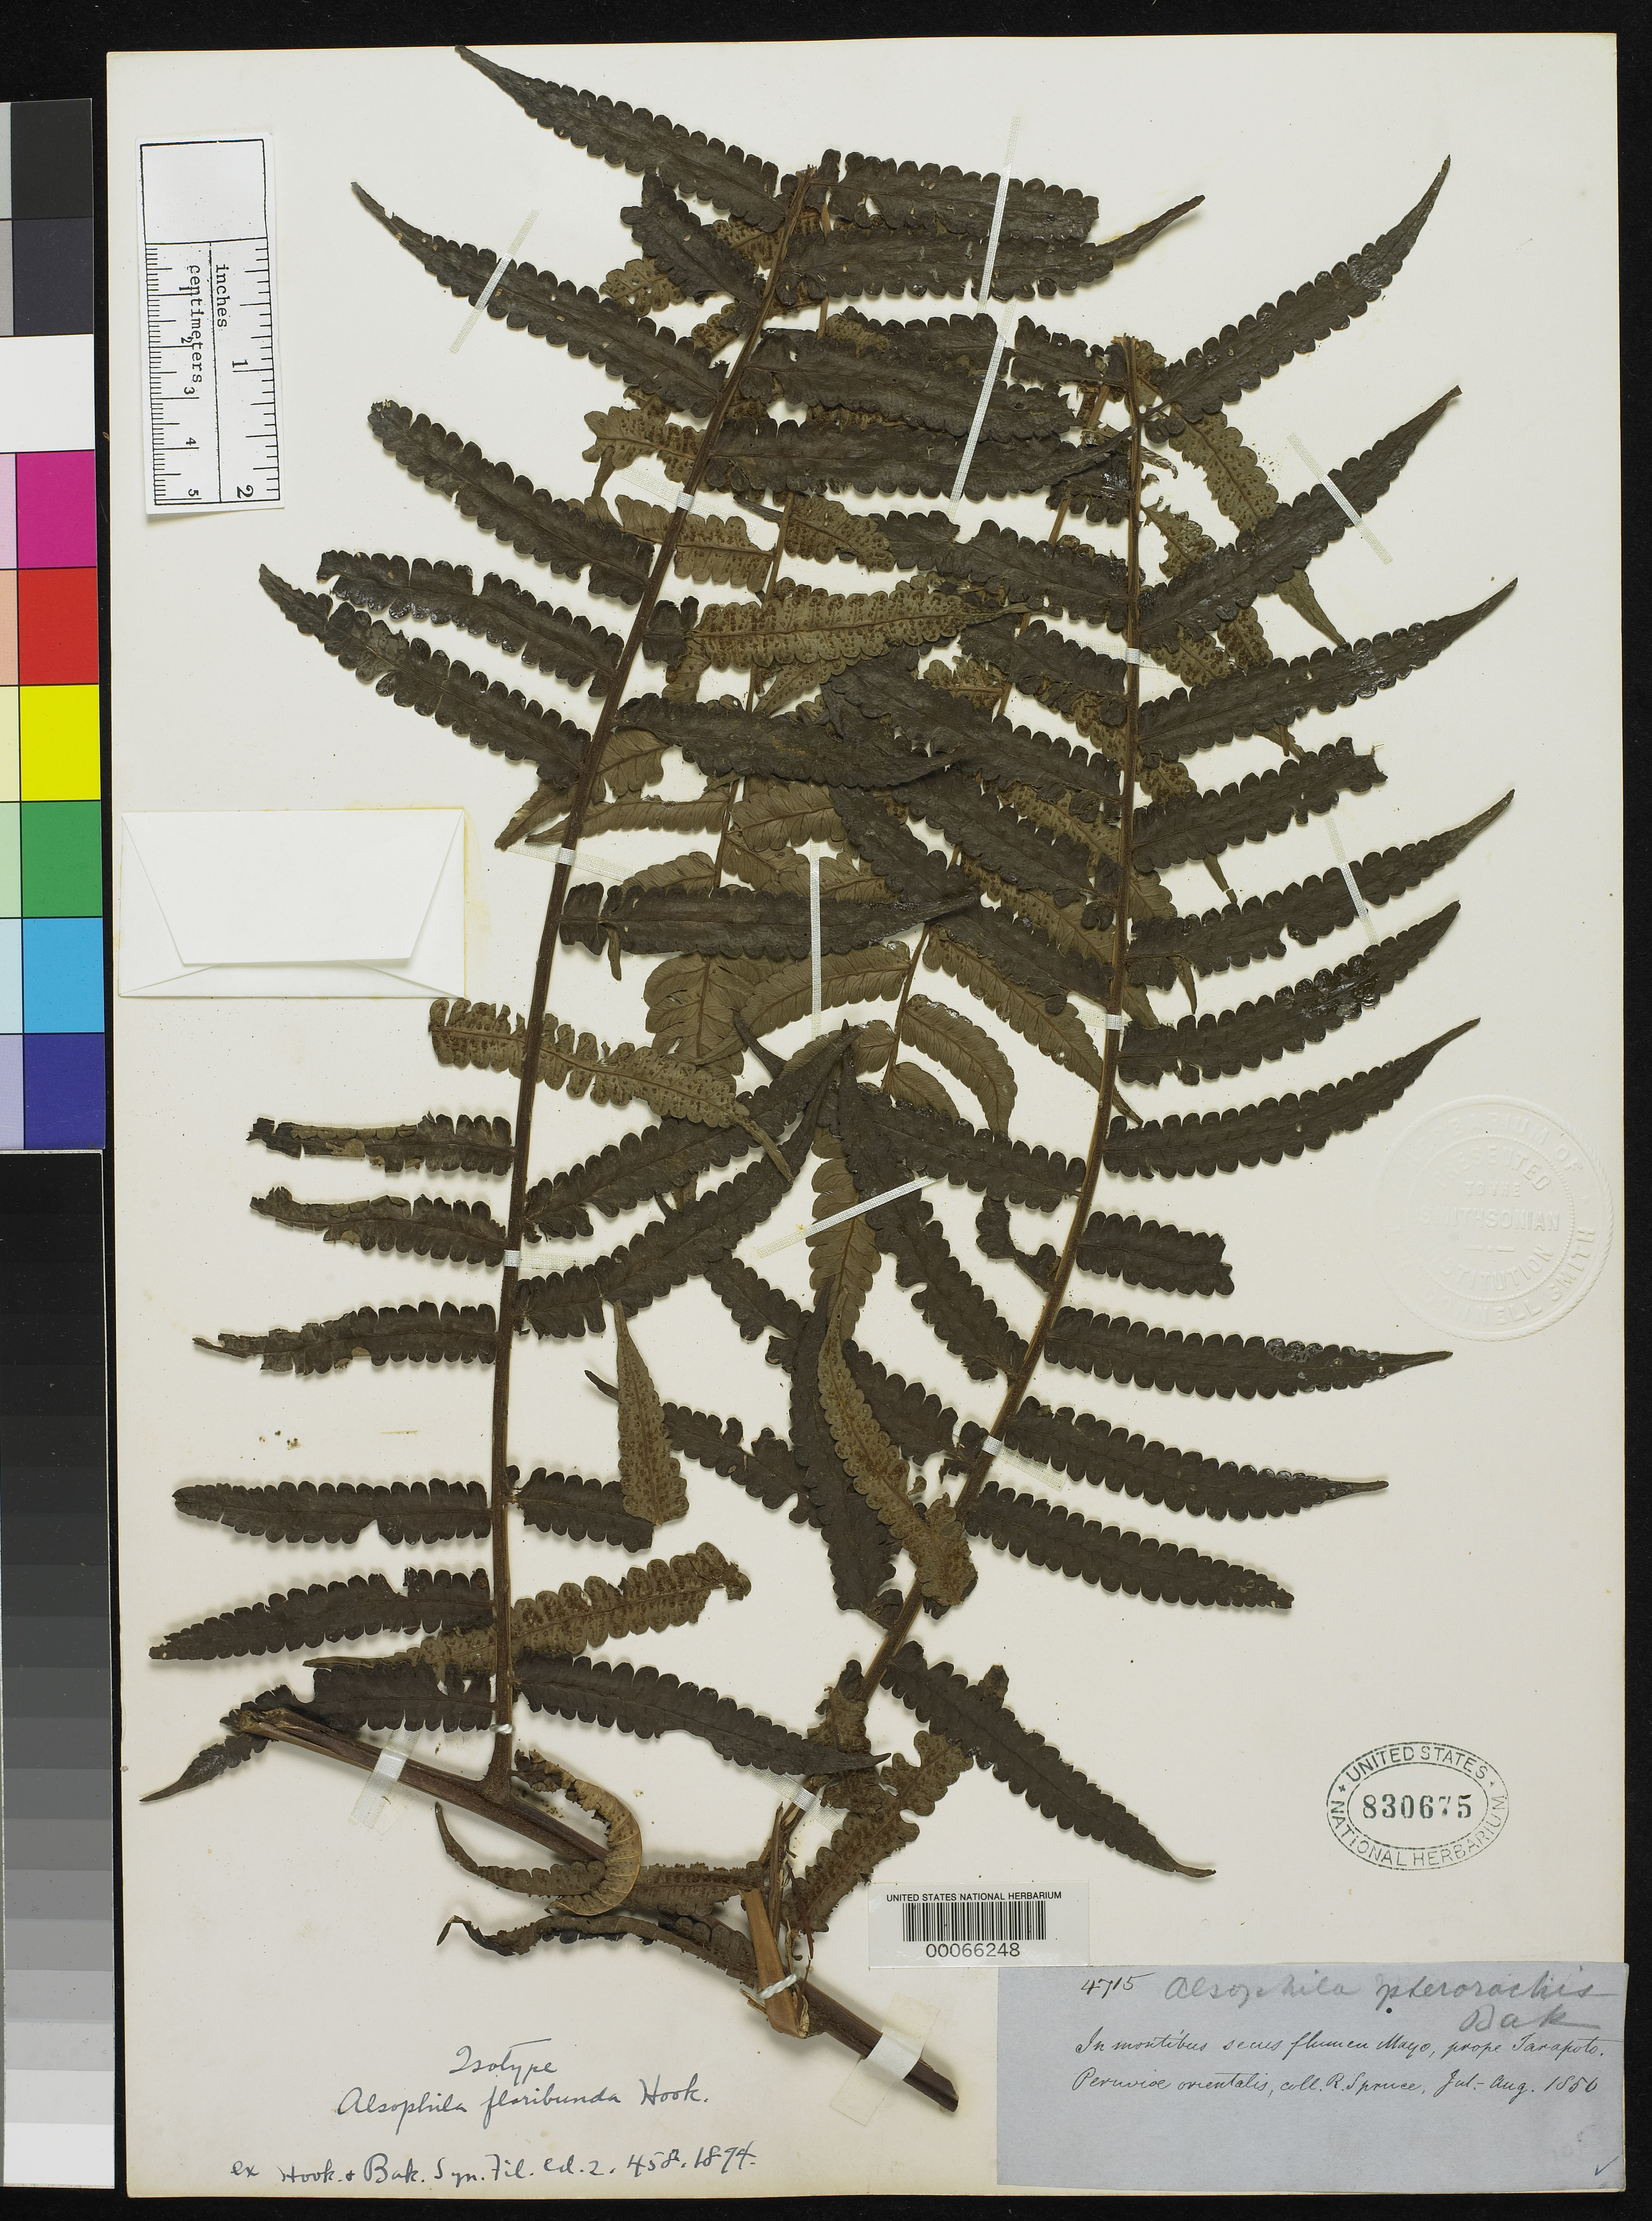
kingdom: Plantae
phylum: Tracheophyta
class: Polypodiopsida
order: Cyatheales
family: Cyatheaceae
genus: Alsophila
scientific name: Alsophila floribunda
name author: Hook. ex Hook. & Baker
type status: Type Collection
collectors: R. Spruce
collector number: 4715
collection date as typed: Jul 1880 to -- Aug 1880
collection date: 1880-07/1880-08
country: Peru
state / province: San Martín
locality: Flumen Mayo, prope Tarapoto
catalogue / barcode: US 830675